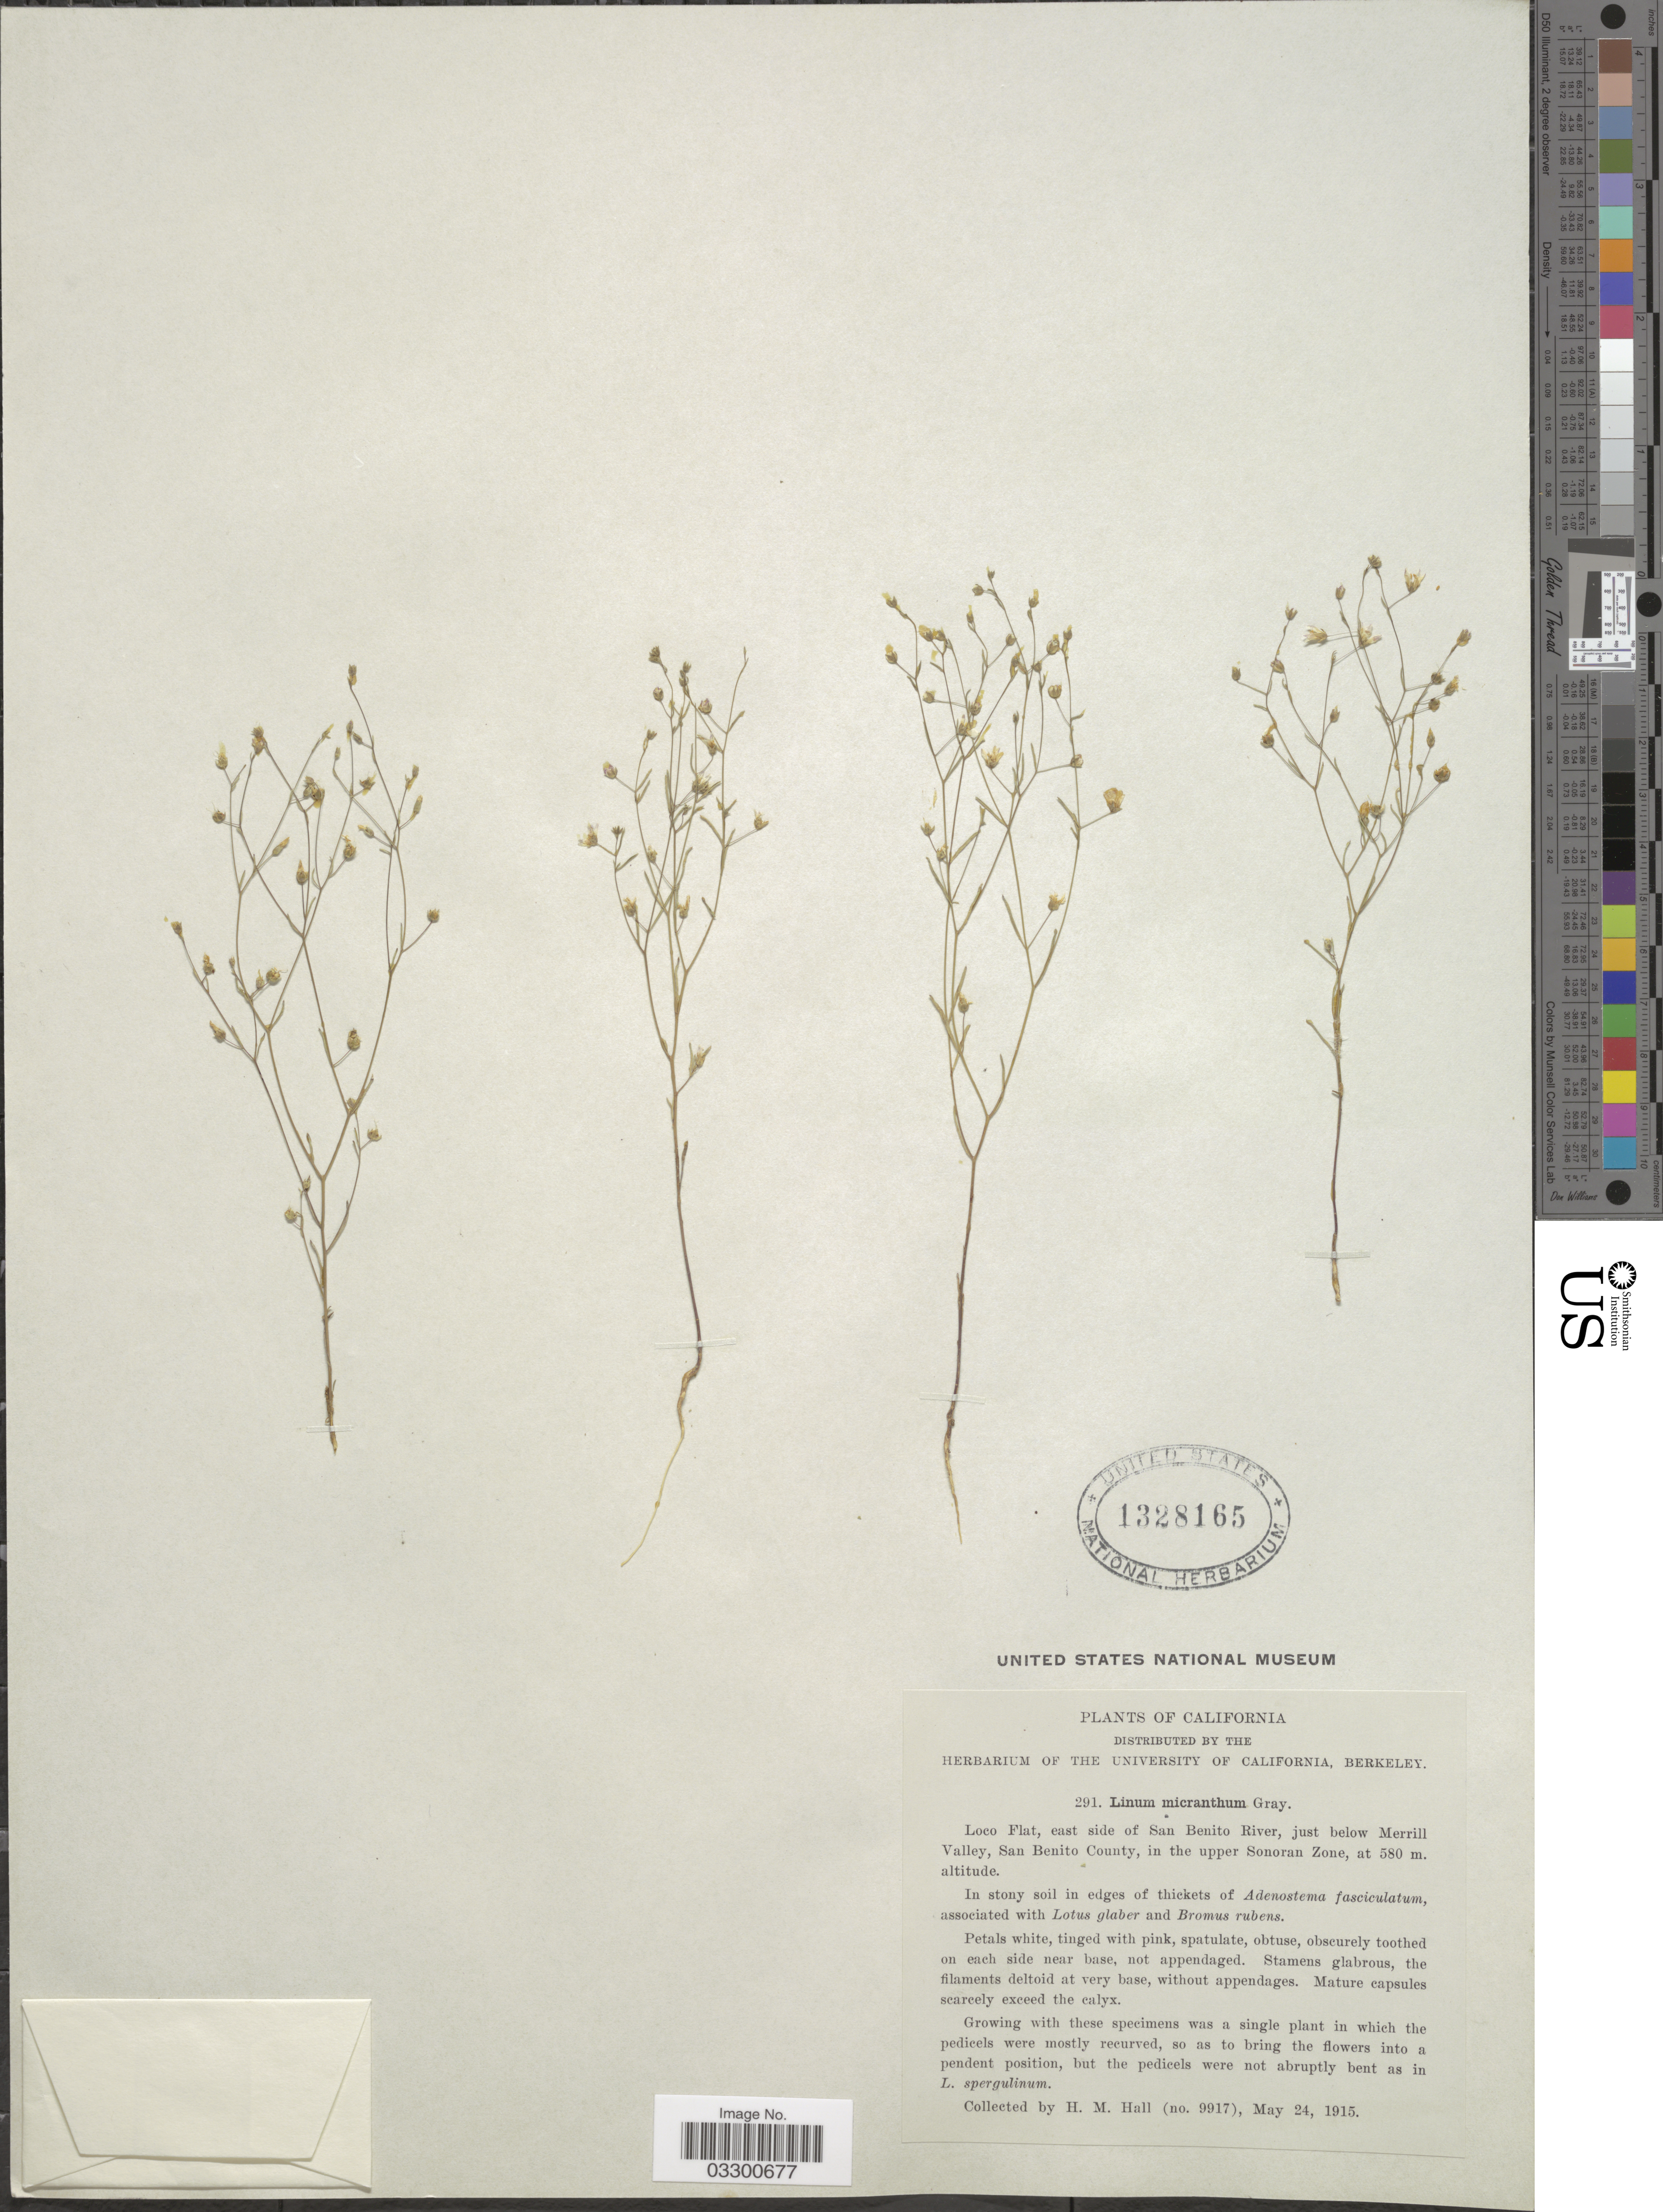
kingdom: Plantae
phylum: Tracheophyta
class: Magnoliopsida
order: Malpighiales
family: Linaceae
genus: Hesperolinon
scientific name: Hesperolinon micranthum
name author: (A. Gray) Small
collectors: H. M. Hall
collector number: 9917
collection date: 1915-05-24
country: United States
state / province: California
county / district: San Benito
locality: Loco Flat, east side of San Benito River, just below Merrill Valley, San Benito County.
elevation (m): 580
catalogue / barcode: US 1328165